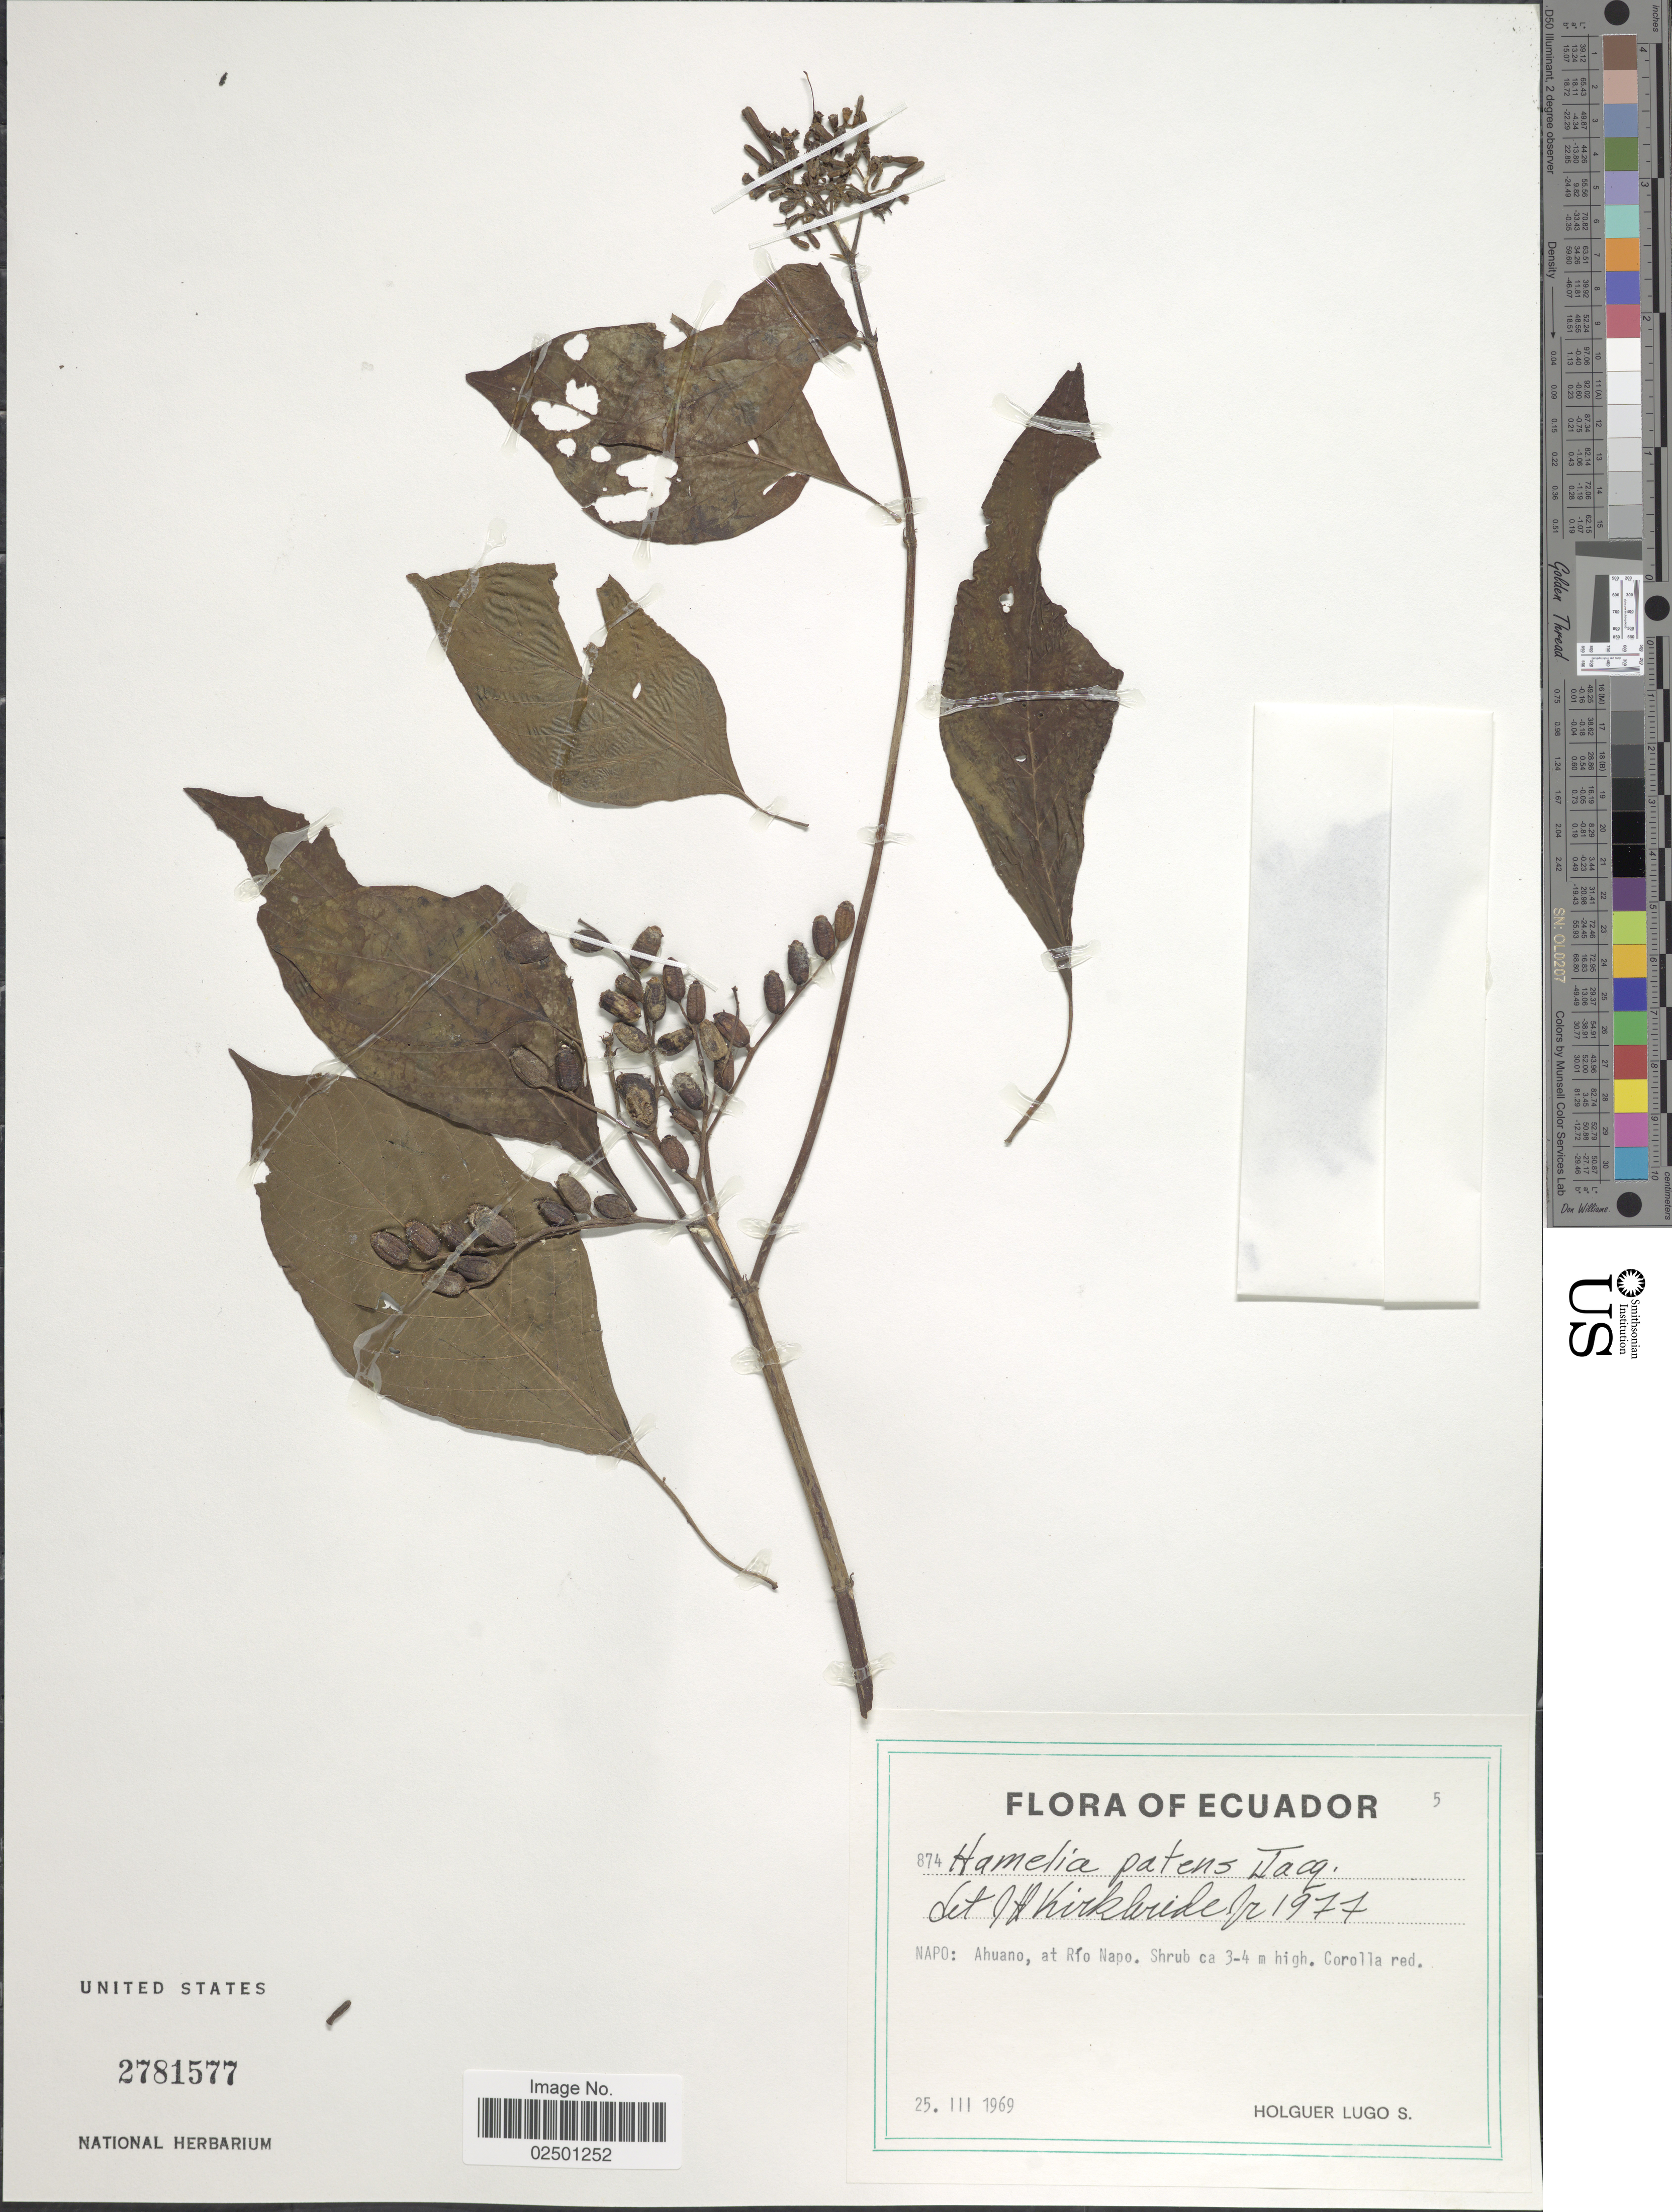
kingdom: Plantae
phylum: Tracheophyta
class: Magnoliopsida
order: Gentianales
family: Rubiaceae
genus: Hamelia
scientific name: Hamelia patens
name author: Jacq.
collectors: H. Lugo S.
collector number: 874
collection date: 1969-03-25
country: Ecuador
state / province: Napo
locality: Ahuano, at Rio Napo.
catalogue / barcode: US 2781577